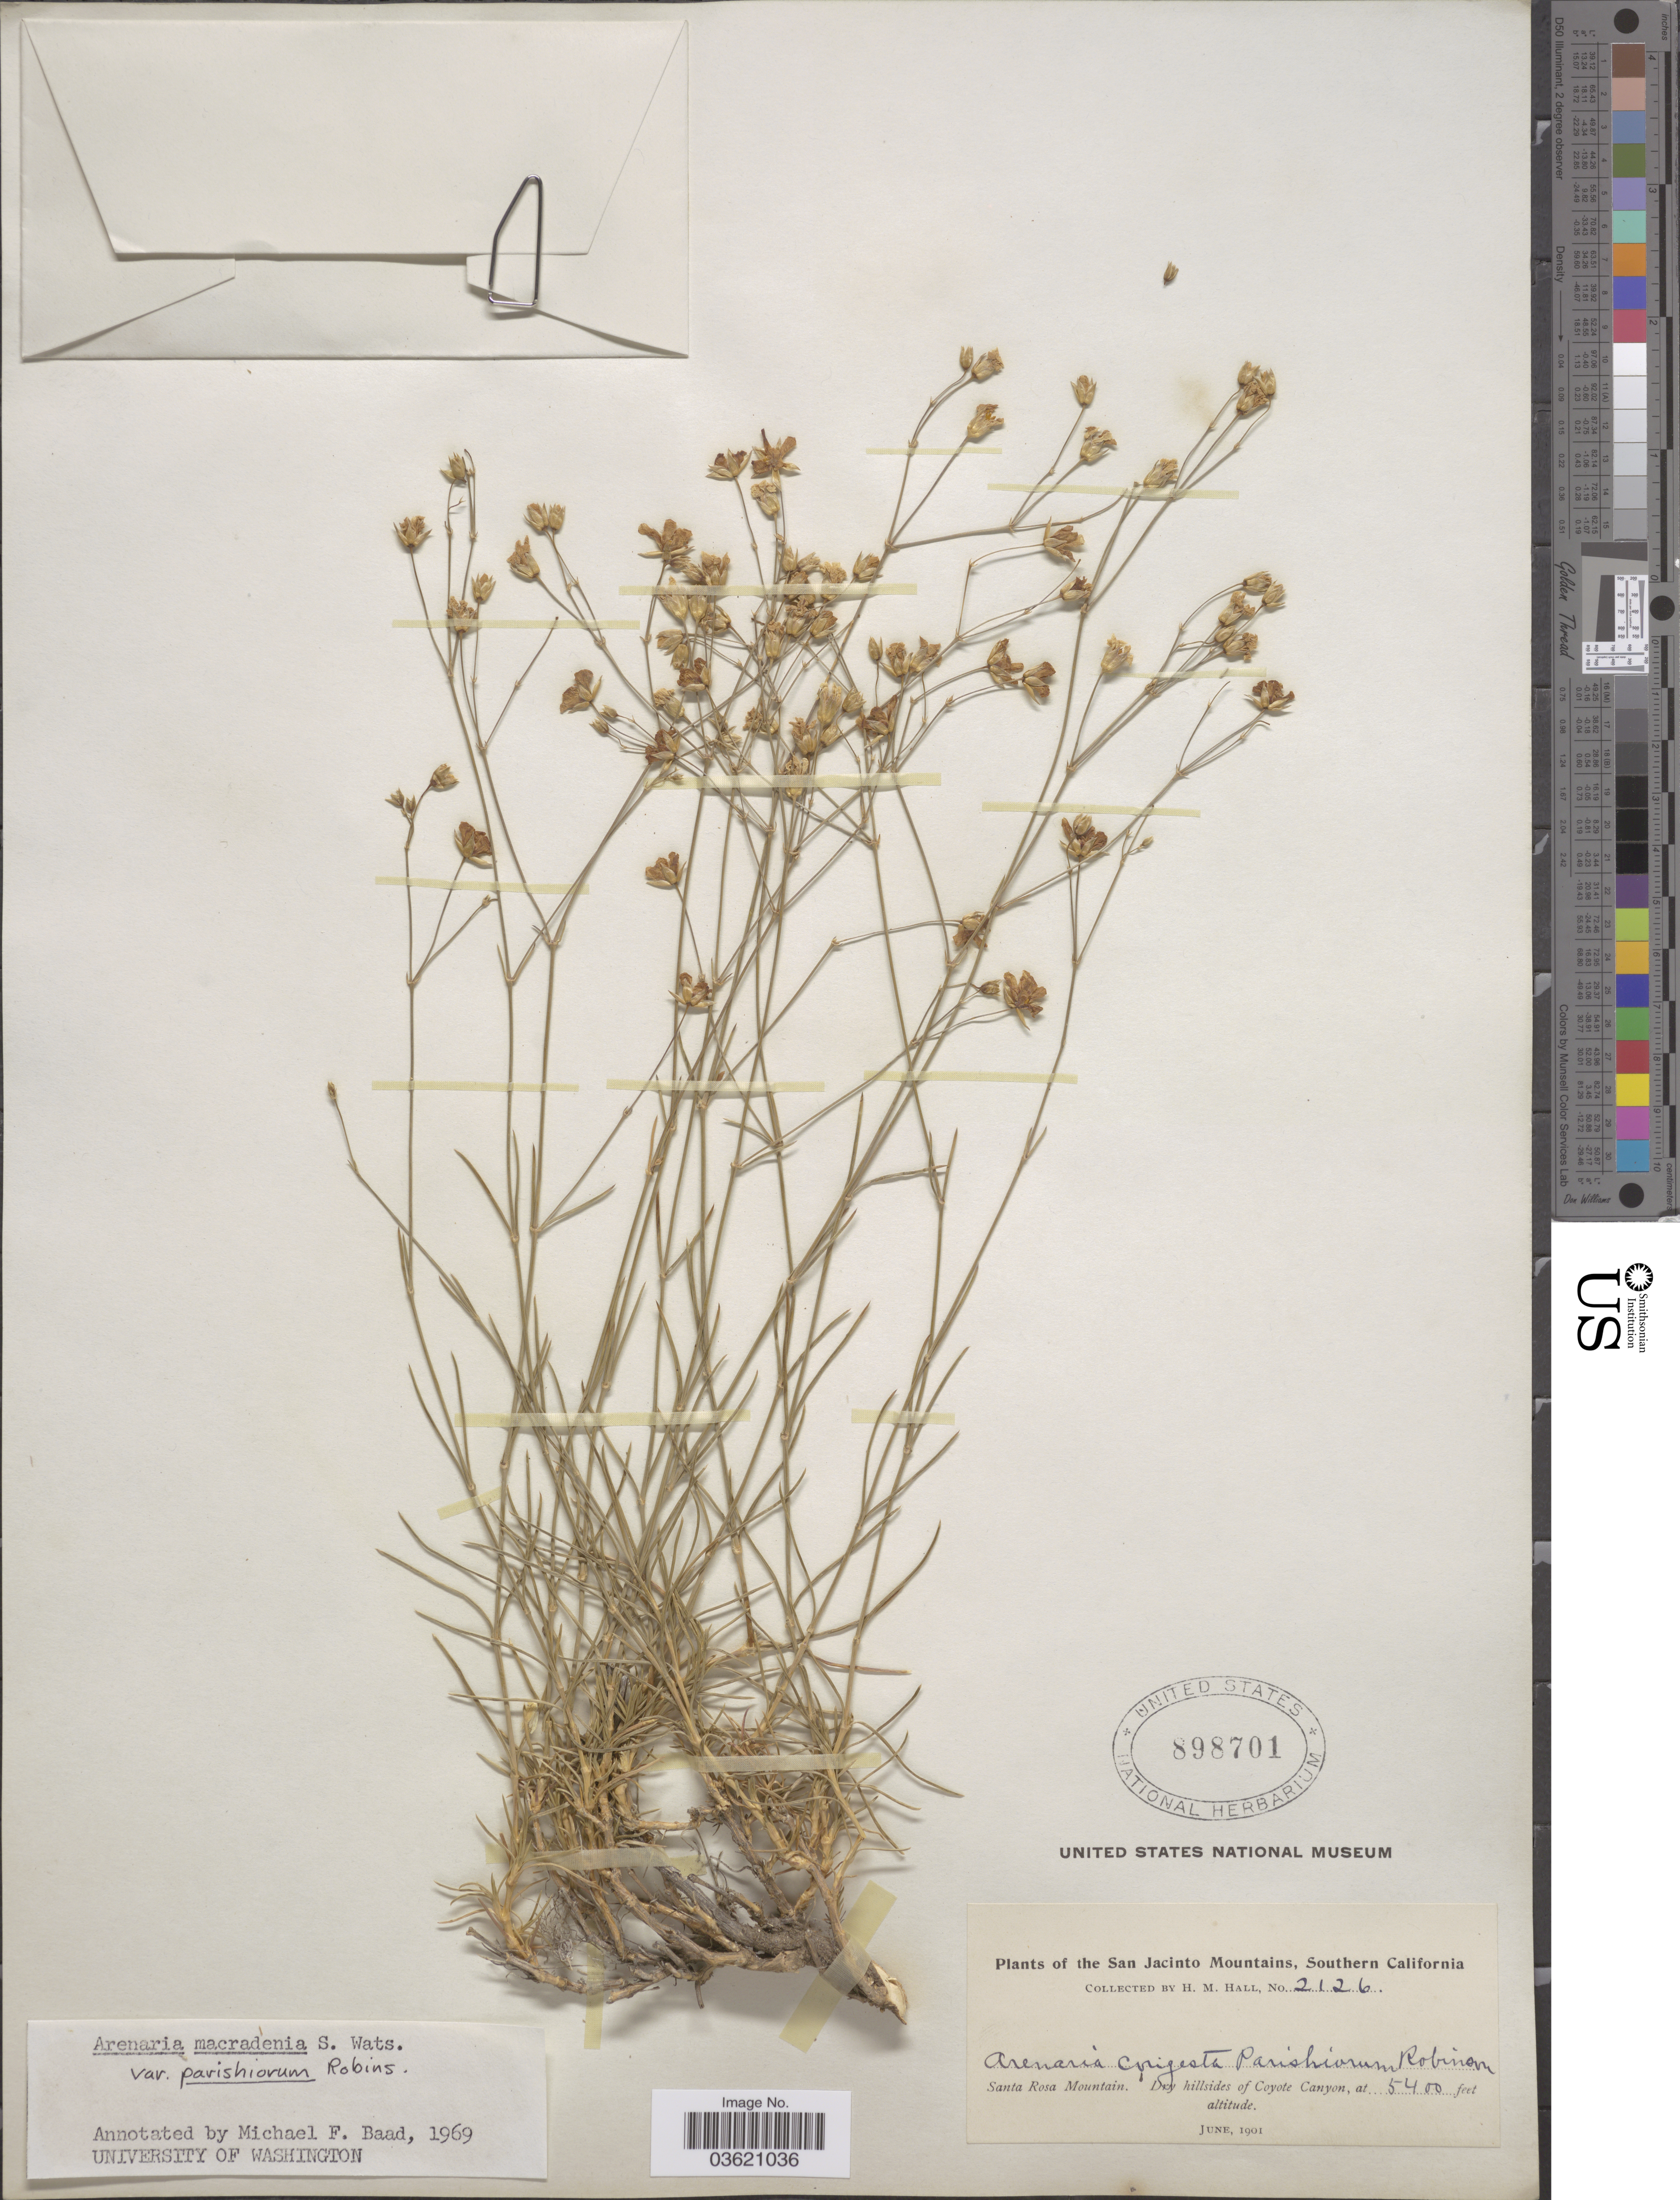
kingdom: Plantae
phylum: Tracheophyta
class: Magnoliopsida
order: Caryophyllales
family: Caryophyllaceae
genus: Eremogone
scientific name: Eremogone macradenia var. macradenia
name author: (S. Watson) Ikonn.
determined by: U.S. National Herbarium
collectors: H. M. Hall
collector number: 2126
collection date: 1901-06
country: United States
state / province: California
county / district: Riverside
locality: The San Jacinto Mountains, Southern California. Santa Rosa Mountain. Coyote Canyon.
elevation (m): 1646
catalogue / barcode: US 898701